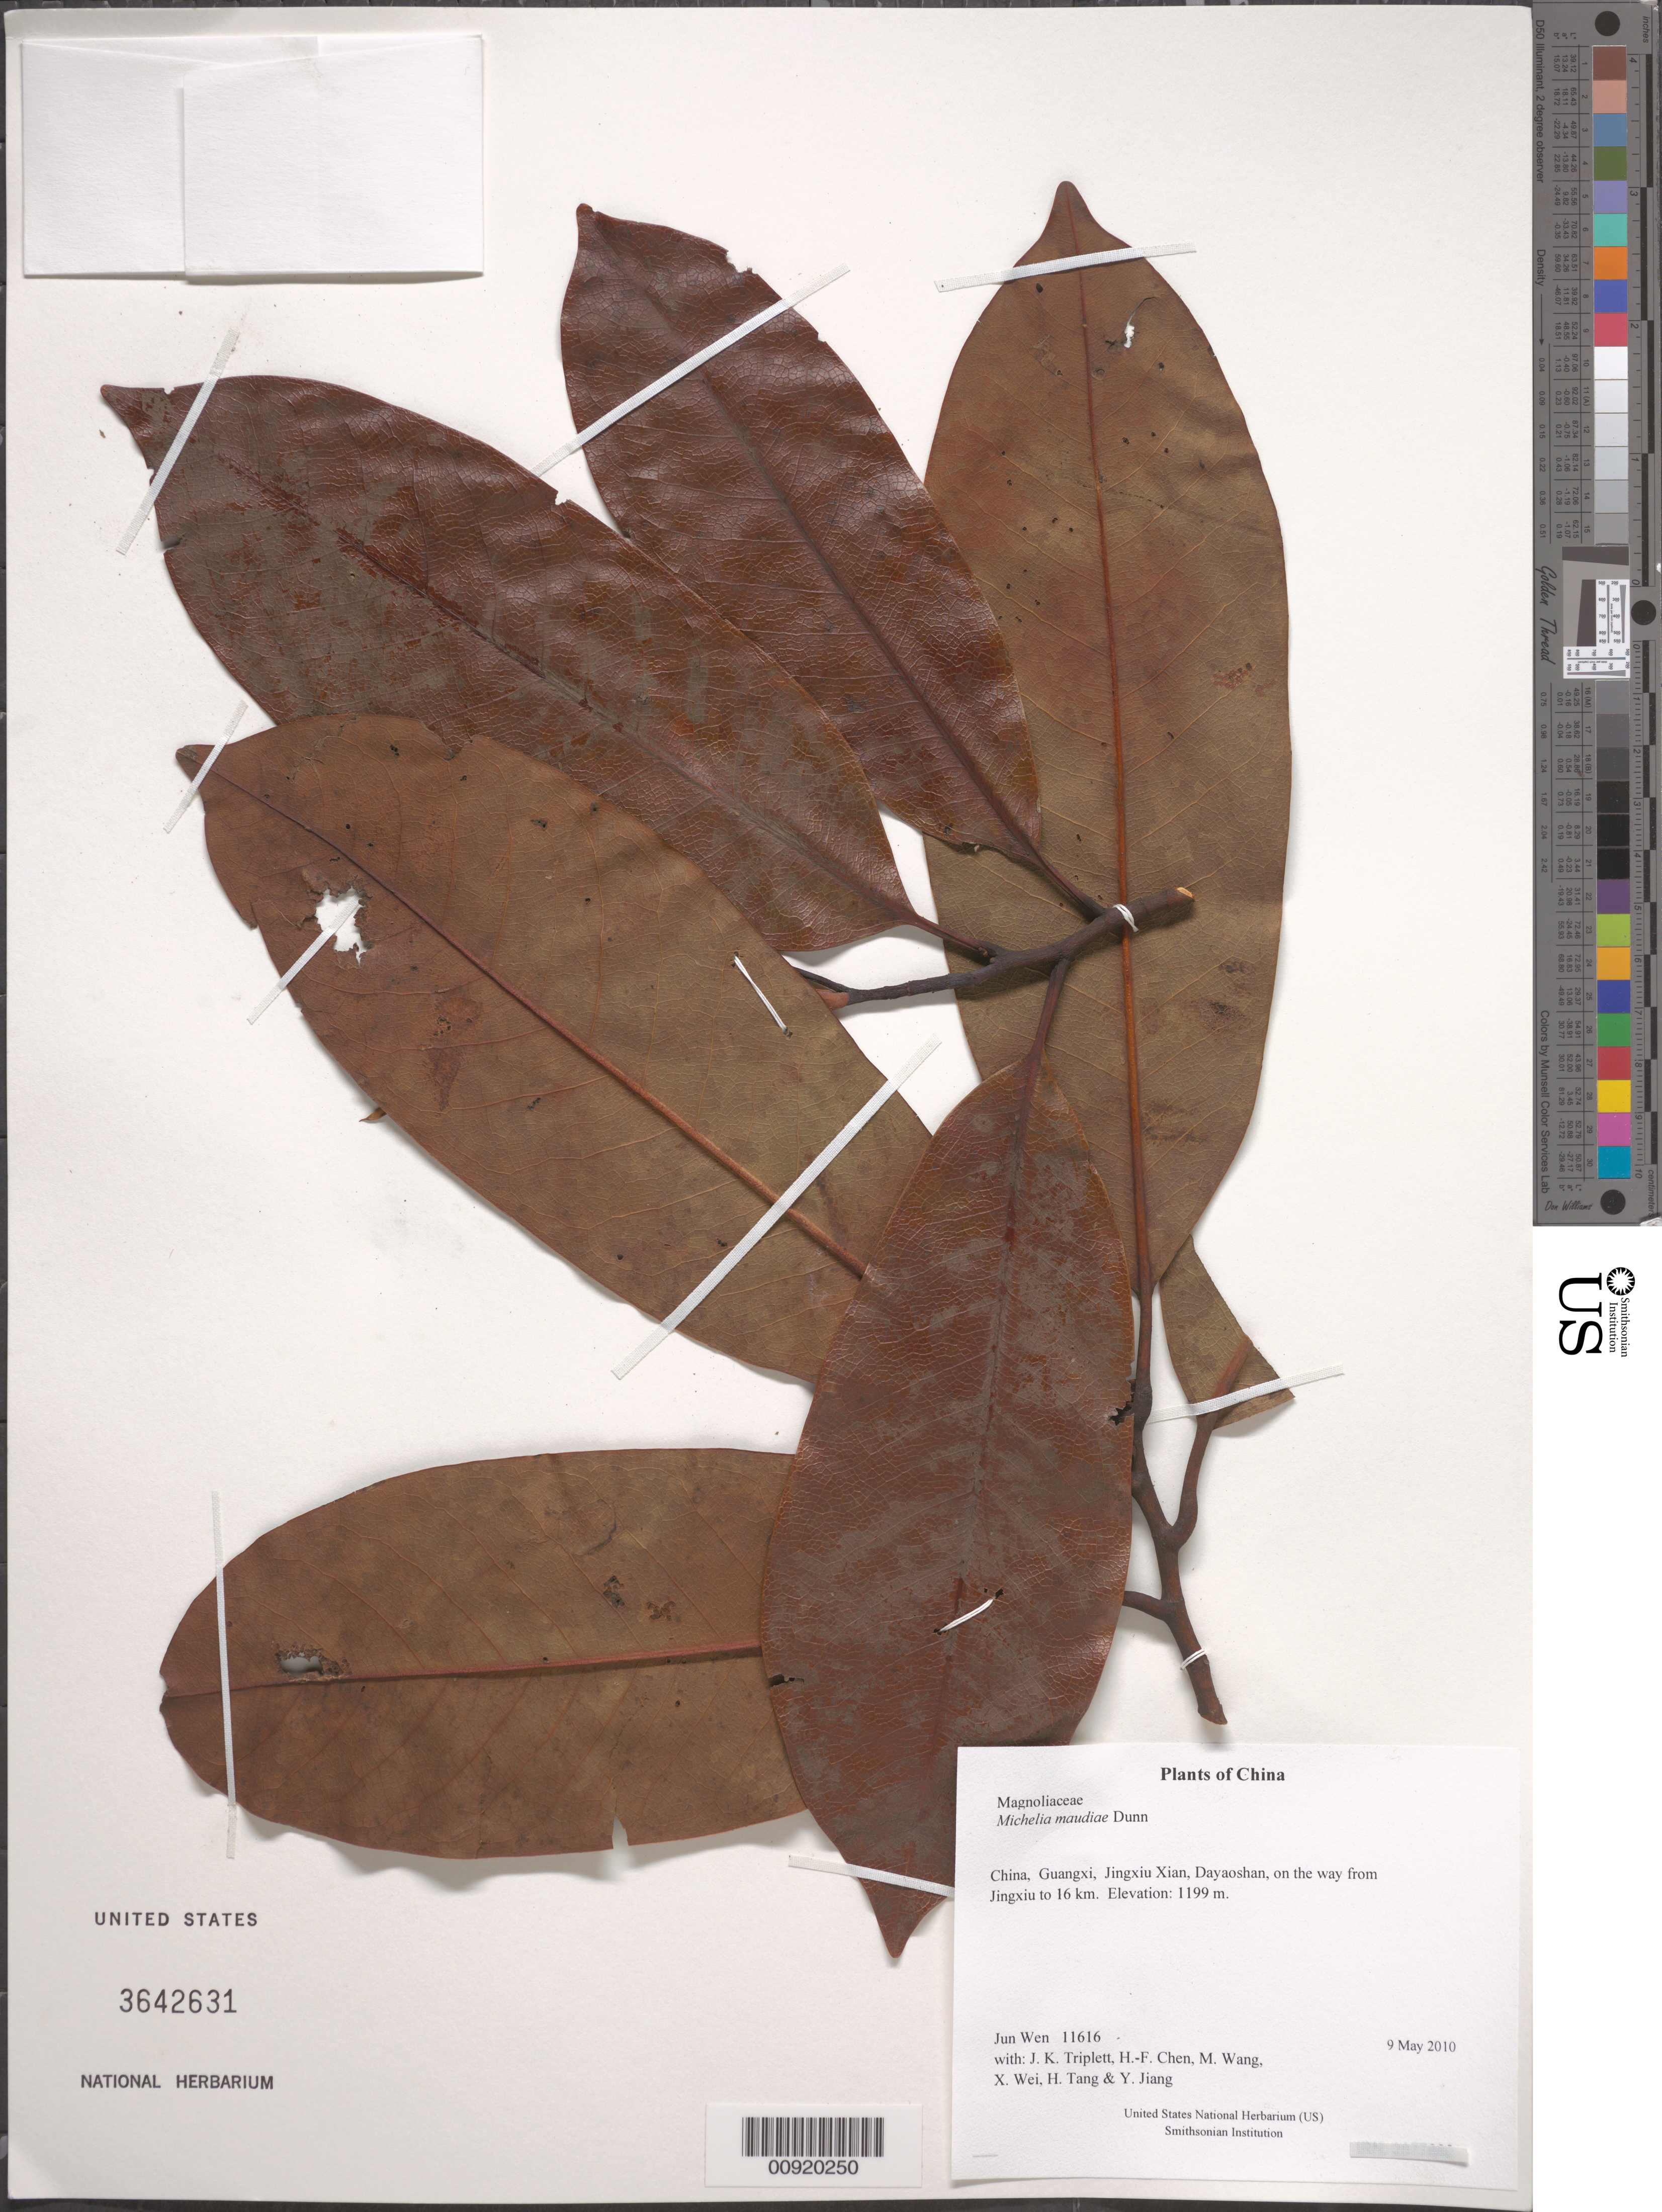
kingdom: Plantae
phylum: Tracheophyta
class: Magnoliopsida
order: Magnoliales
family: Magnoliaceae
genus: Magnolia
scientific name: Magnolia maudiae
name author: (Dunn) Figlar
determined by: Wen, Jun, (BOT), Smithsonian Institution - National Museum of Natural History (UNITED STATES)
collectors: J. Wen, J. K. Triplett, H.-F. Chen, M. Wang, X. Wei, H. Tang & Y. Jiang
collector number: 11616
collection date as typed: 9 May 2010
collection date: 2010-05-09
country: China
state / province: Guangxi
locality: Jingxiu Xian, Dayaoshan, on the way from Jingxiu to 16 km.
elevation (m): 1199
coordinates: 24 09.274 N, 110 12.670 E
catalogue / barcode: US 3642631